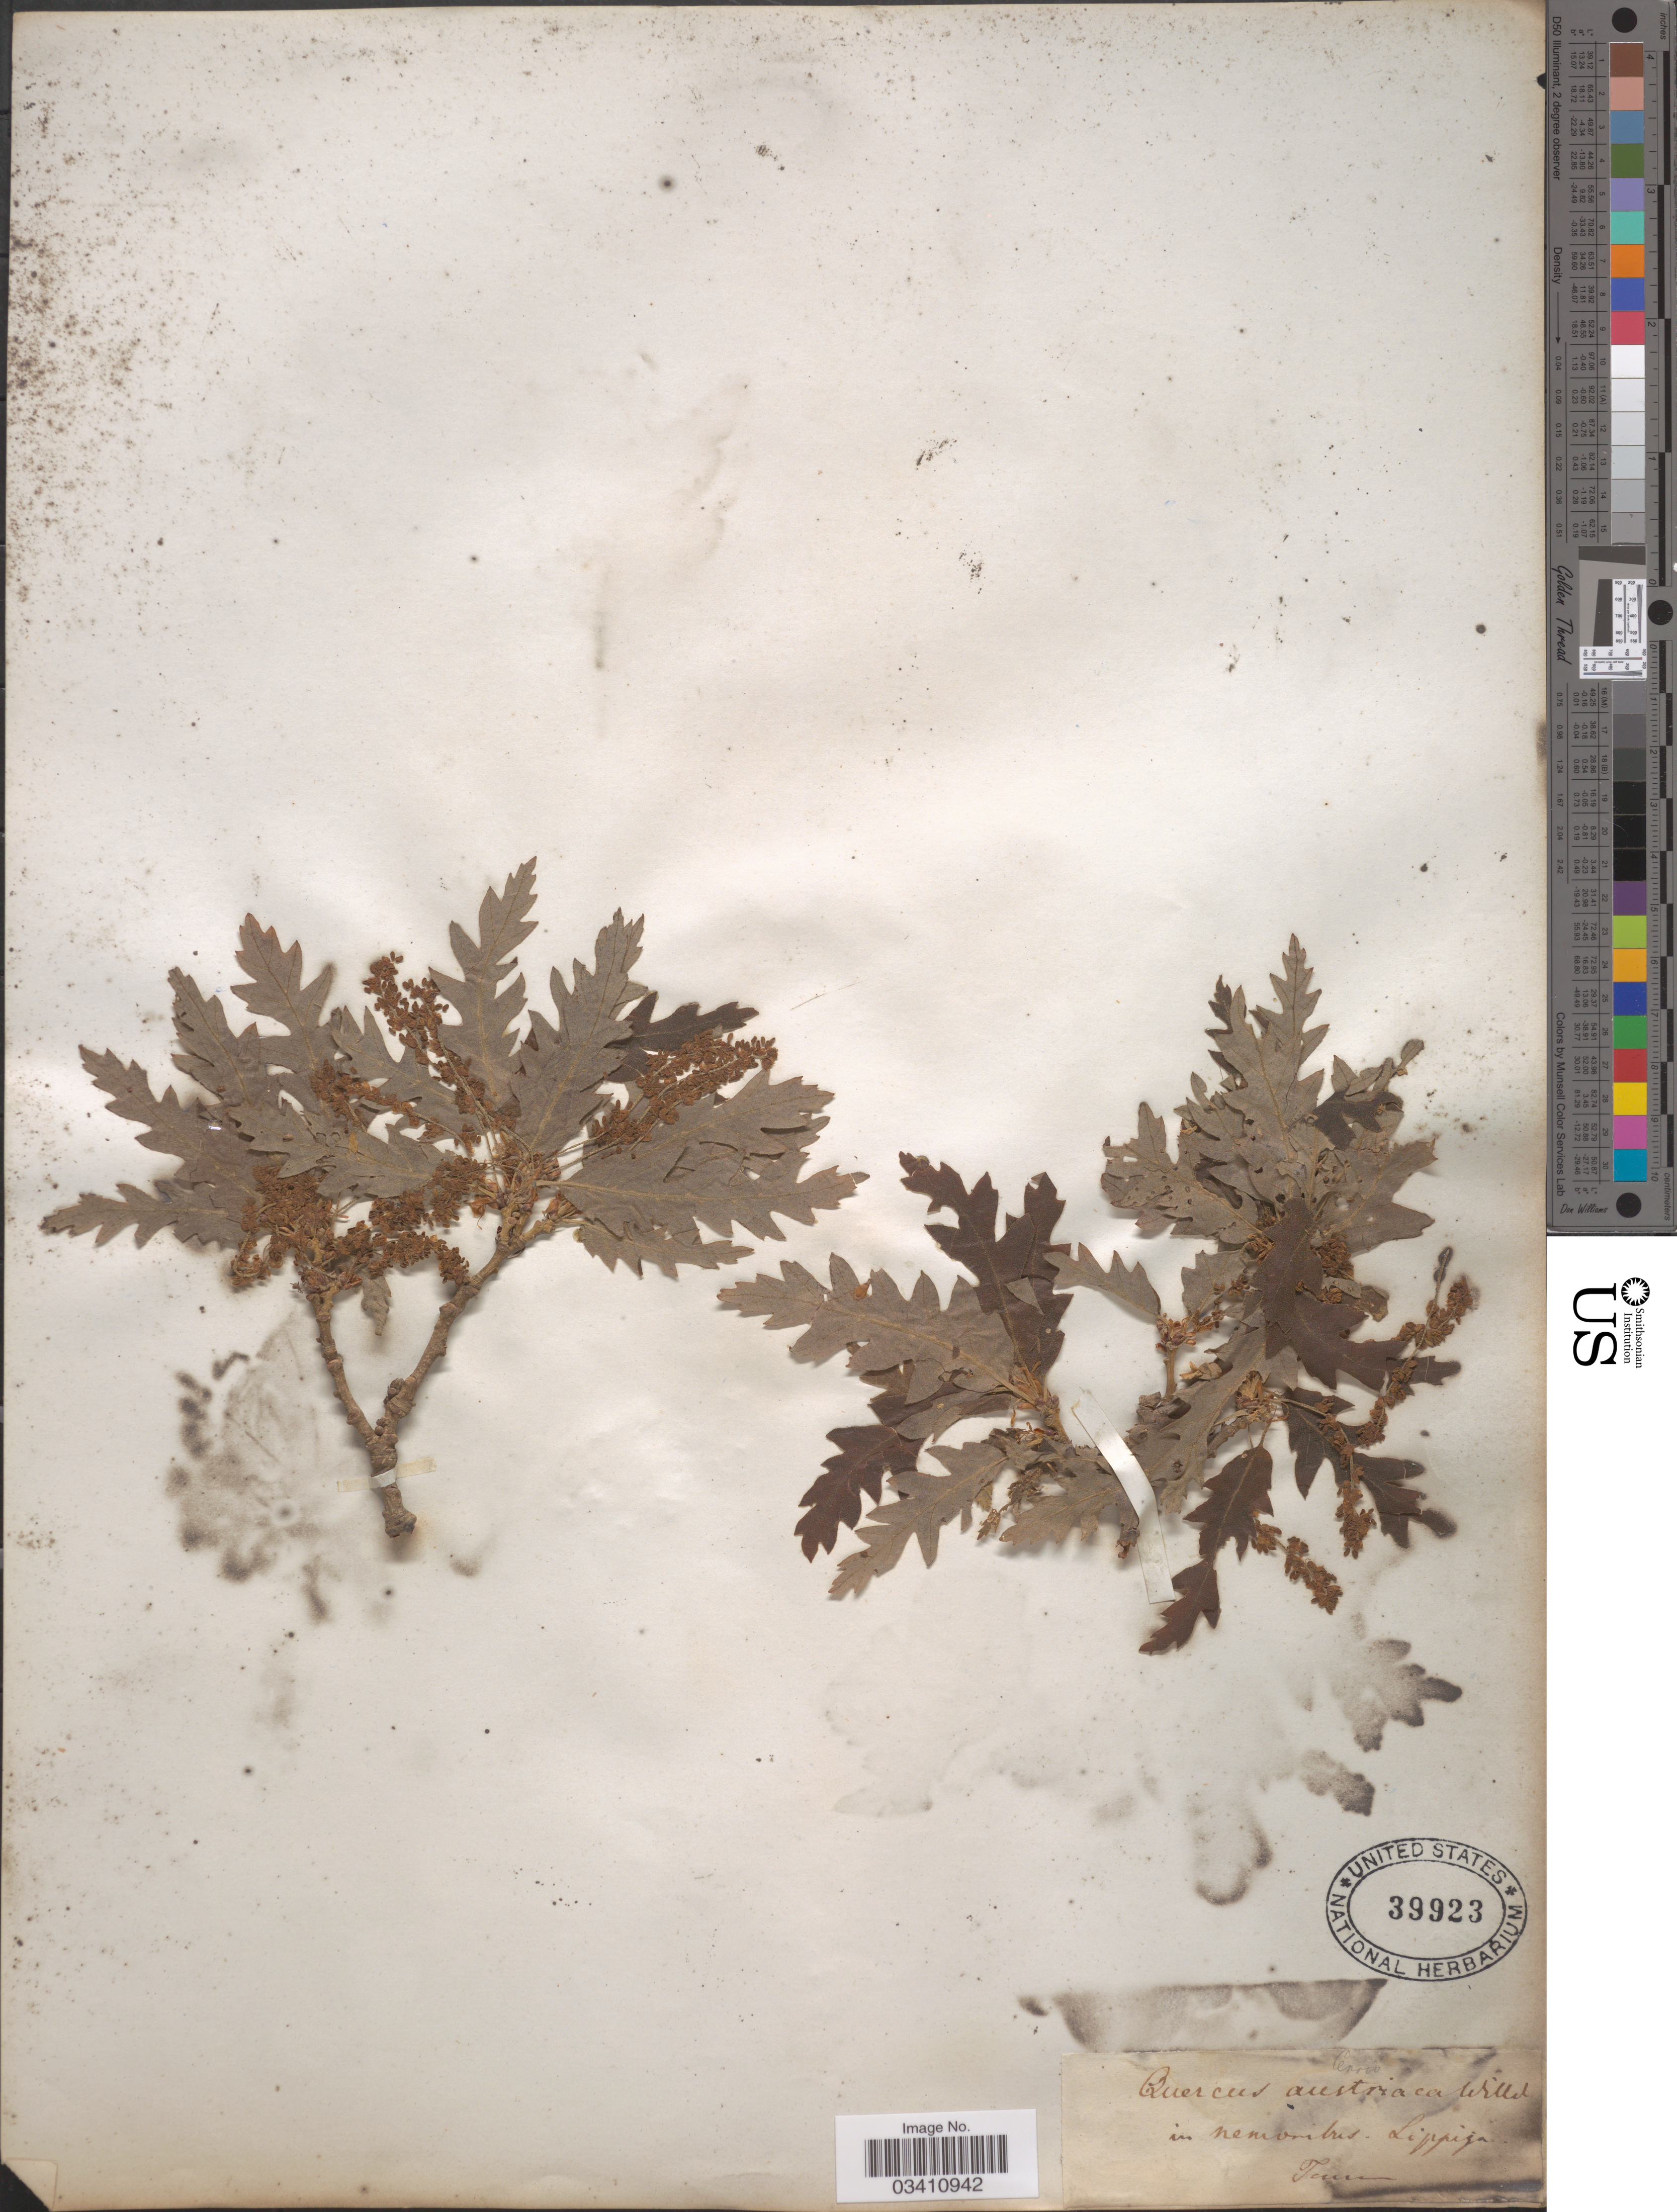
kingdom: Plantae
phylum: Tracheophyta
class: Magnoliopsida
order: Fagales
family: Fagaceae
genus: Quercus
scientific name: Quercus cerris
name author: L.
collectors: Tomm.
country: Slovenia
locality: In nemoribus. Lippiza.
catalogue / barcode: US 39923